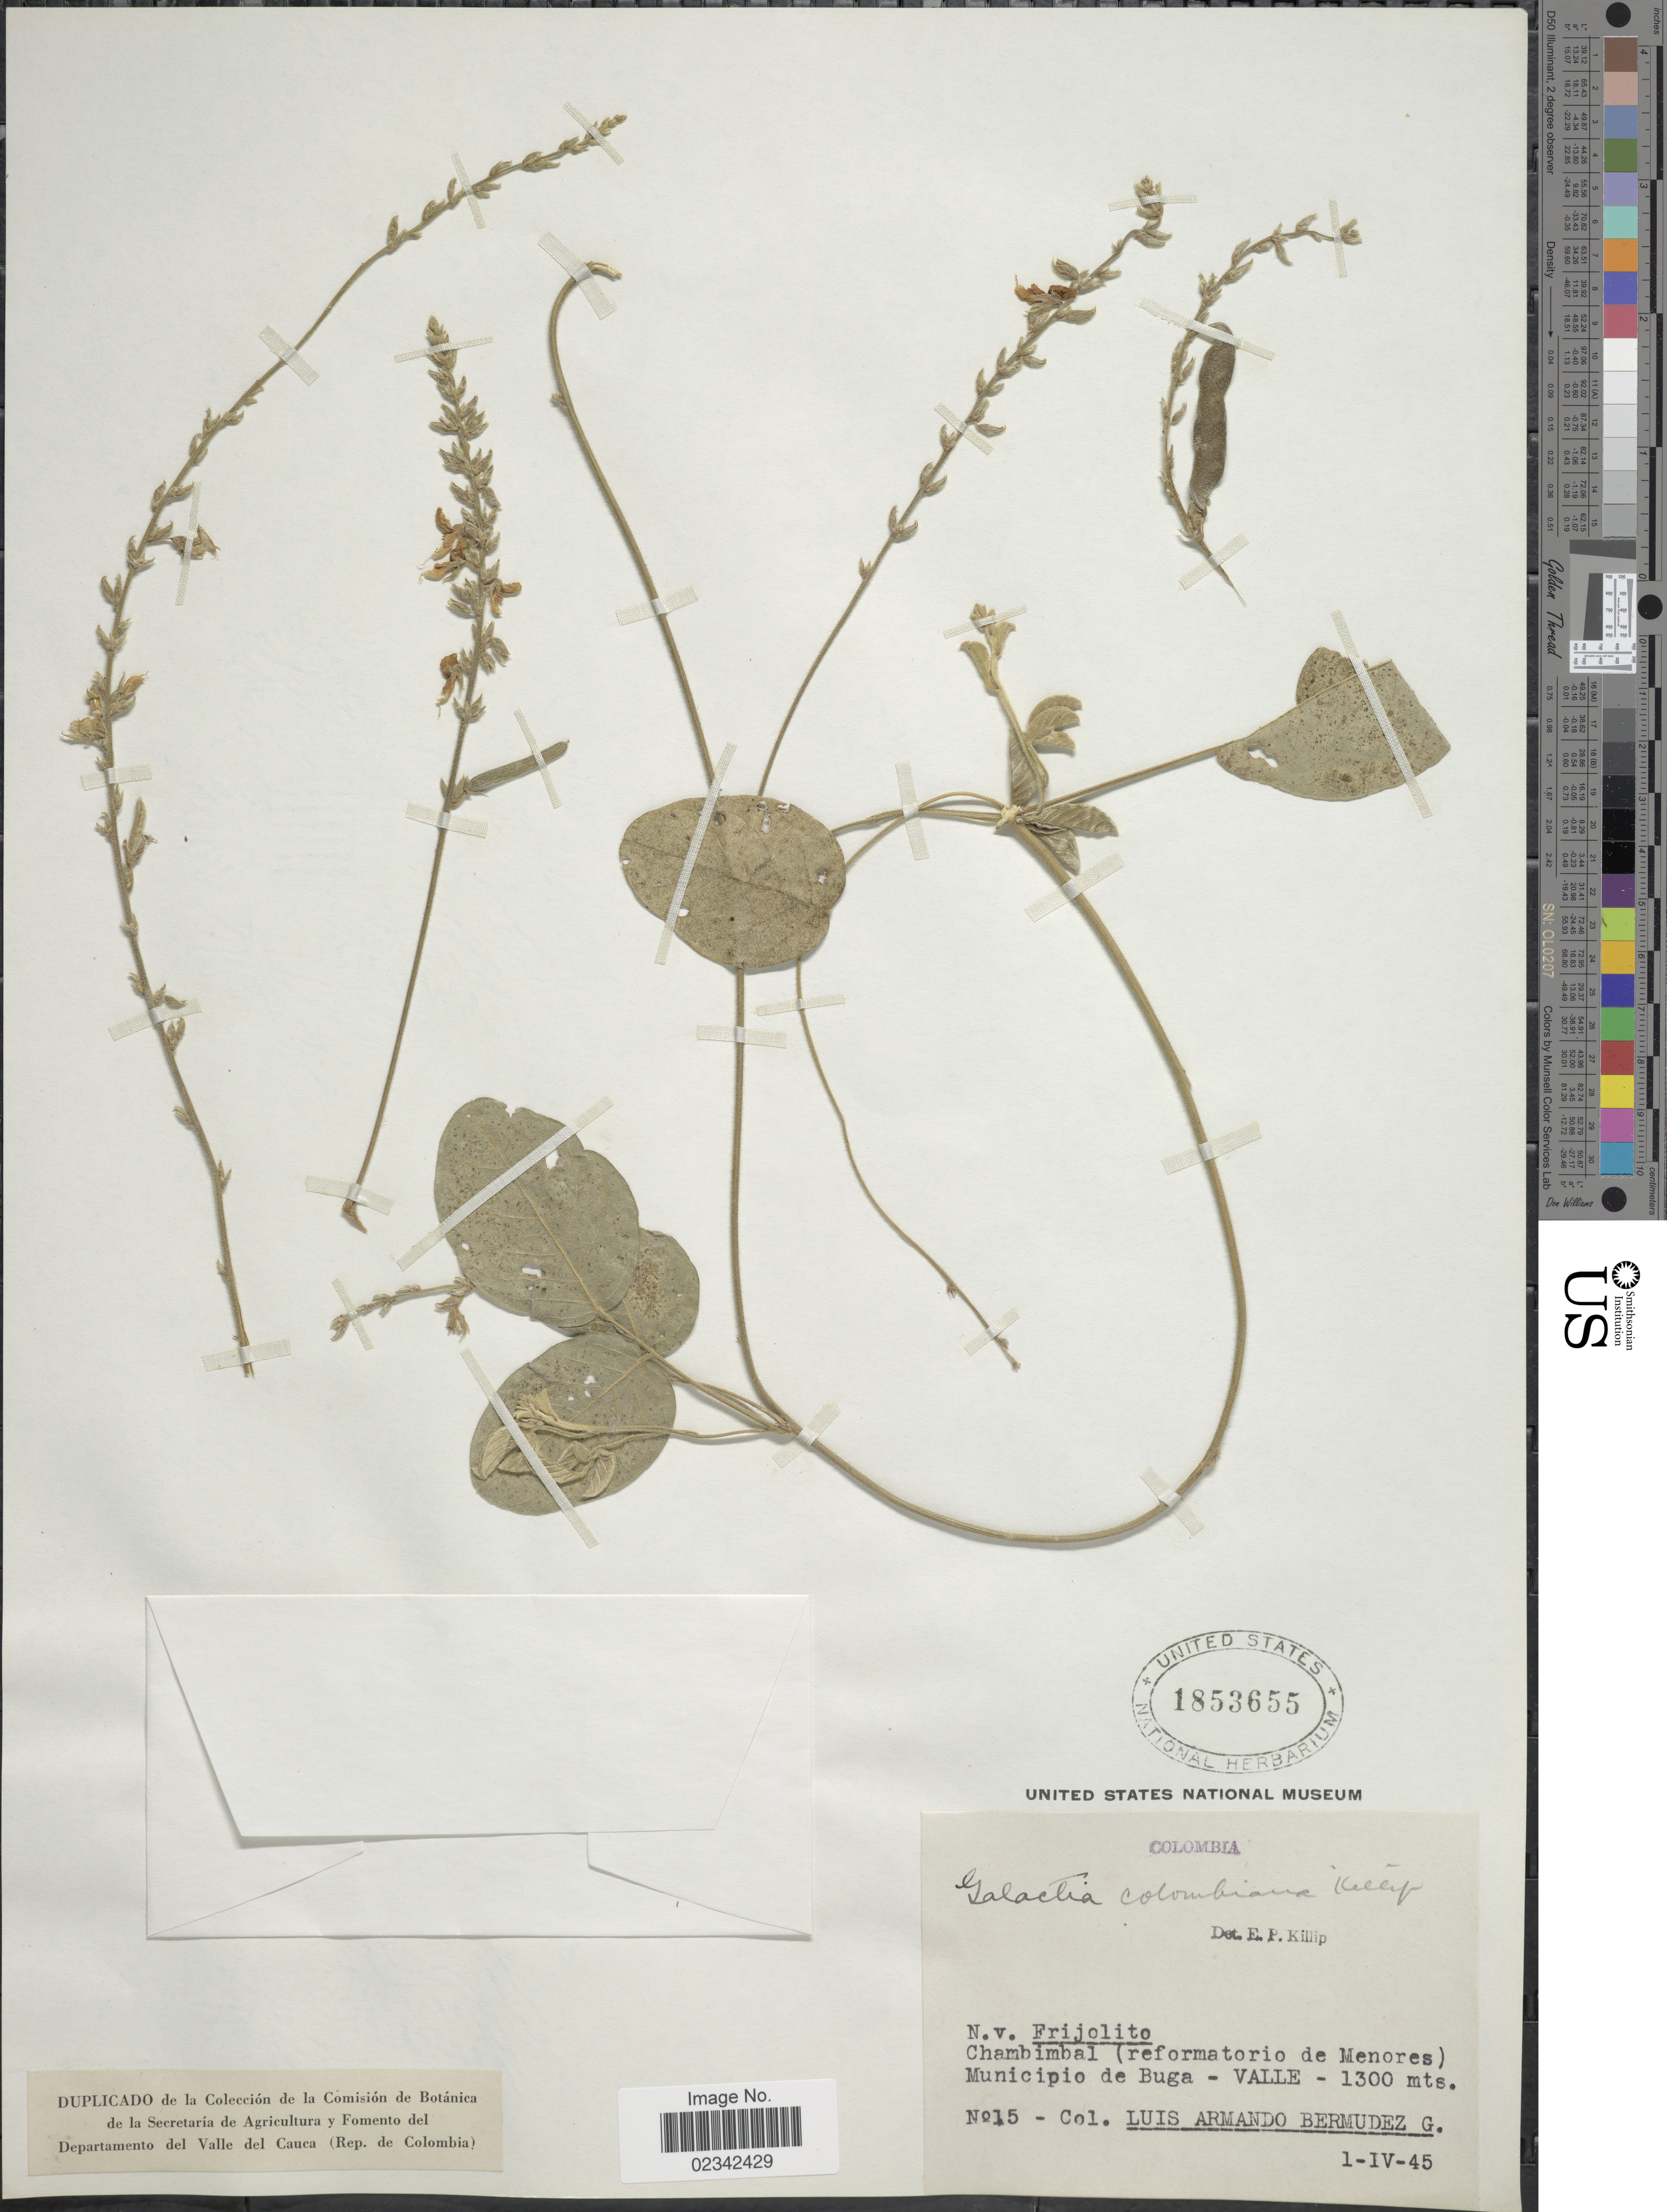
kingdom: Plantae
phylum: Tracheophyta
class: Magnoliopsida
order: Fabales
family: Fabaceae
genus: Galactia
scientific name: Galactia striata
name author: (Jacq.) Urb.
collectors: A. Bermudez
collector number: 15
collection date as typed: Transcribed d/m/y: 1/4/45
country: Colombia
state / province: Valle del Cauca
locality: Chambimbal (reformatorio de Menores), Municipio de Buga - Valle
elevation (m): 1300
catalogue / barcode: US 1853655